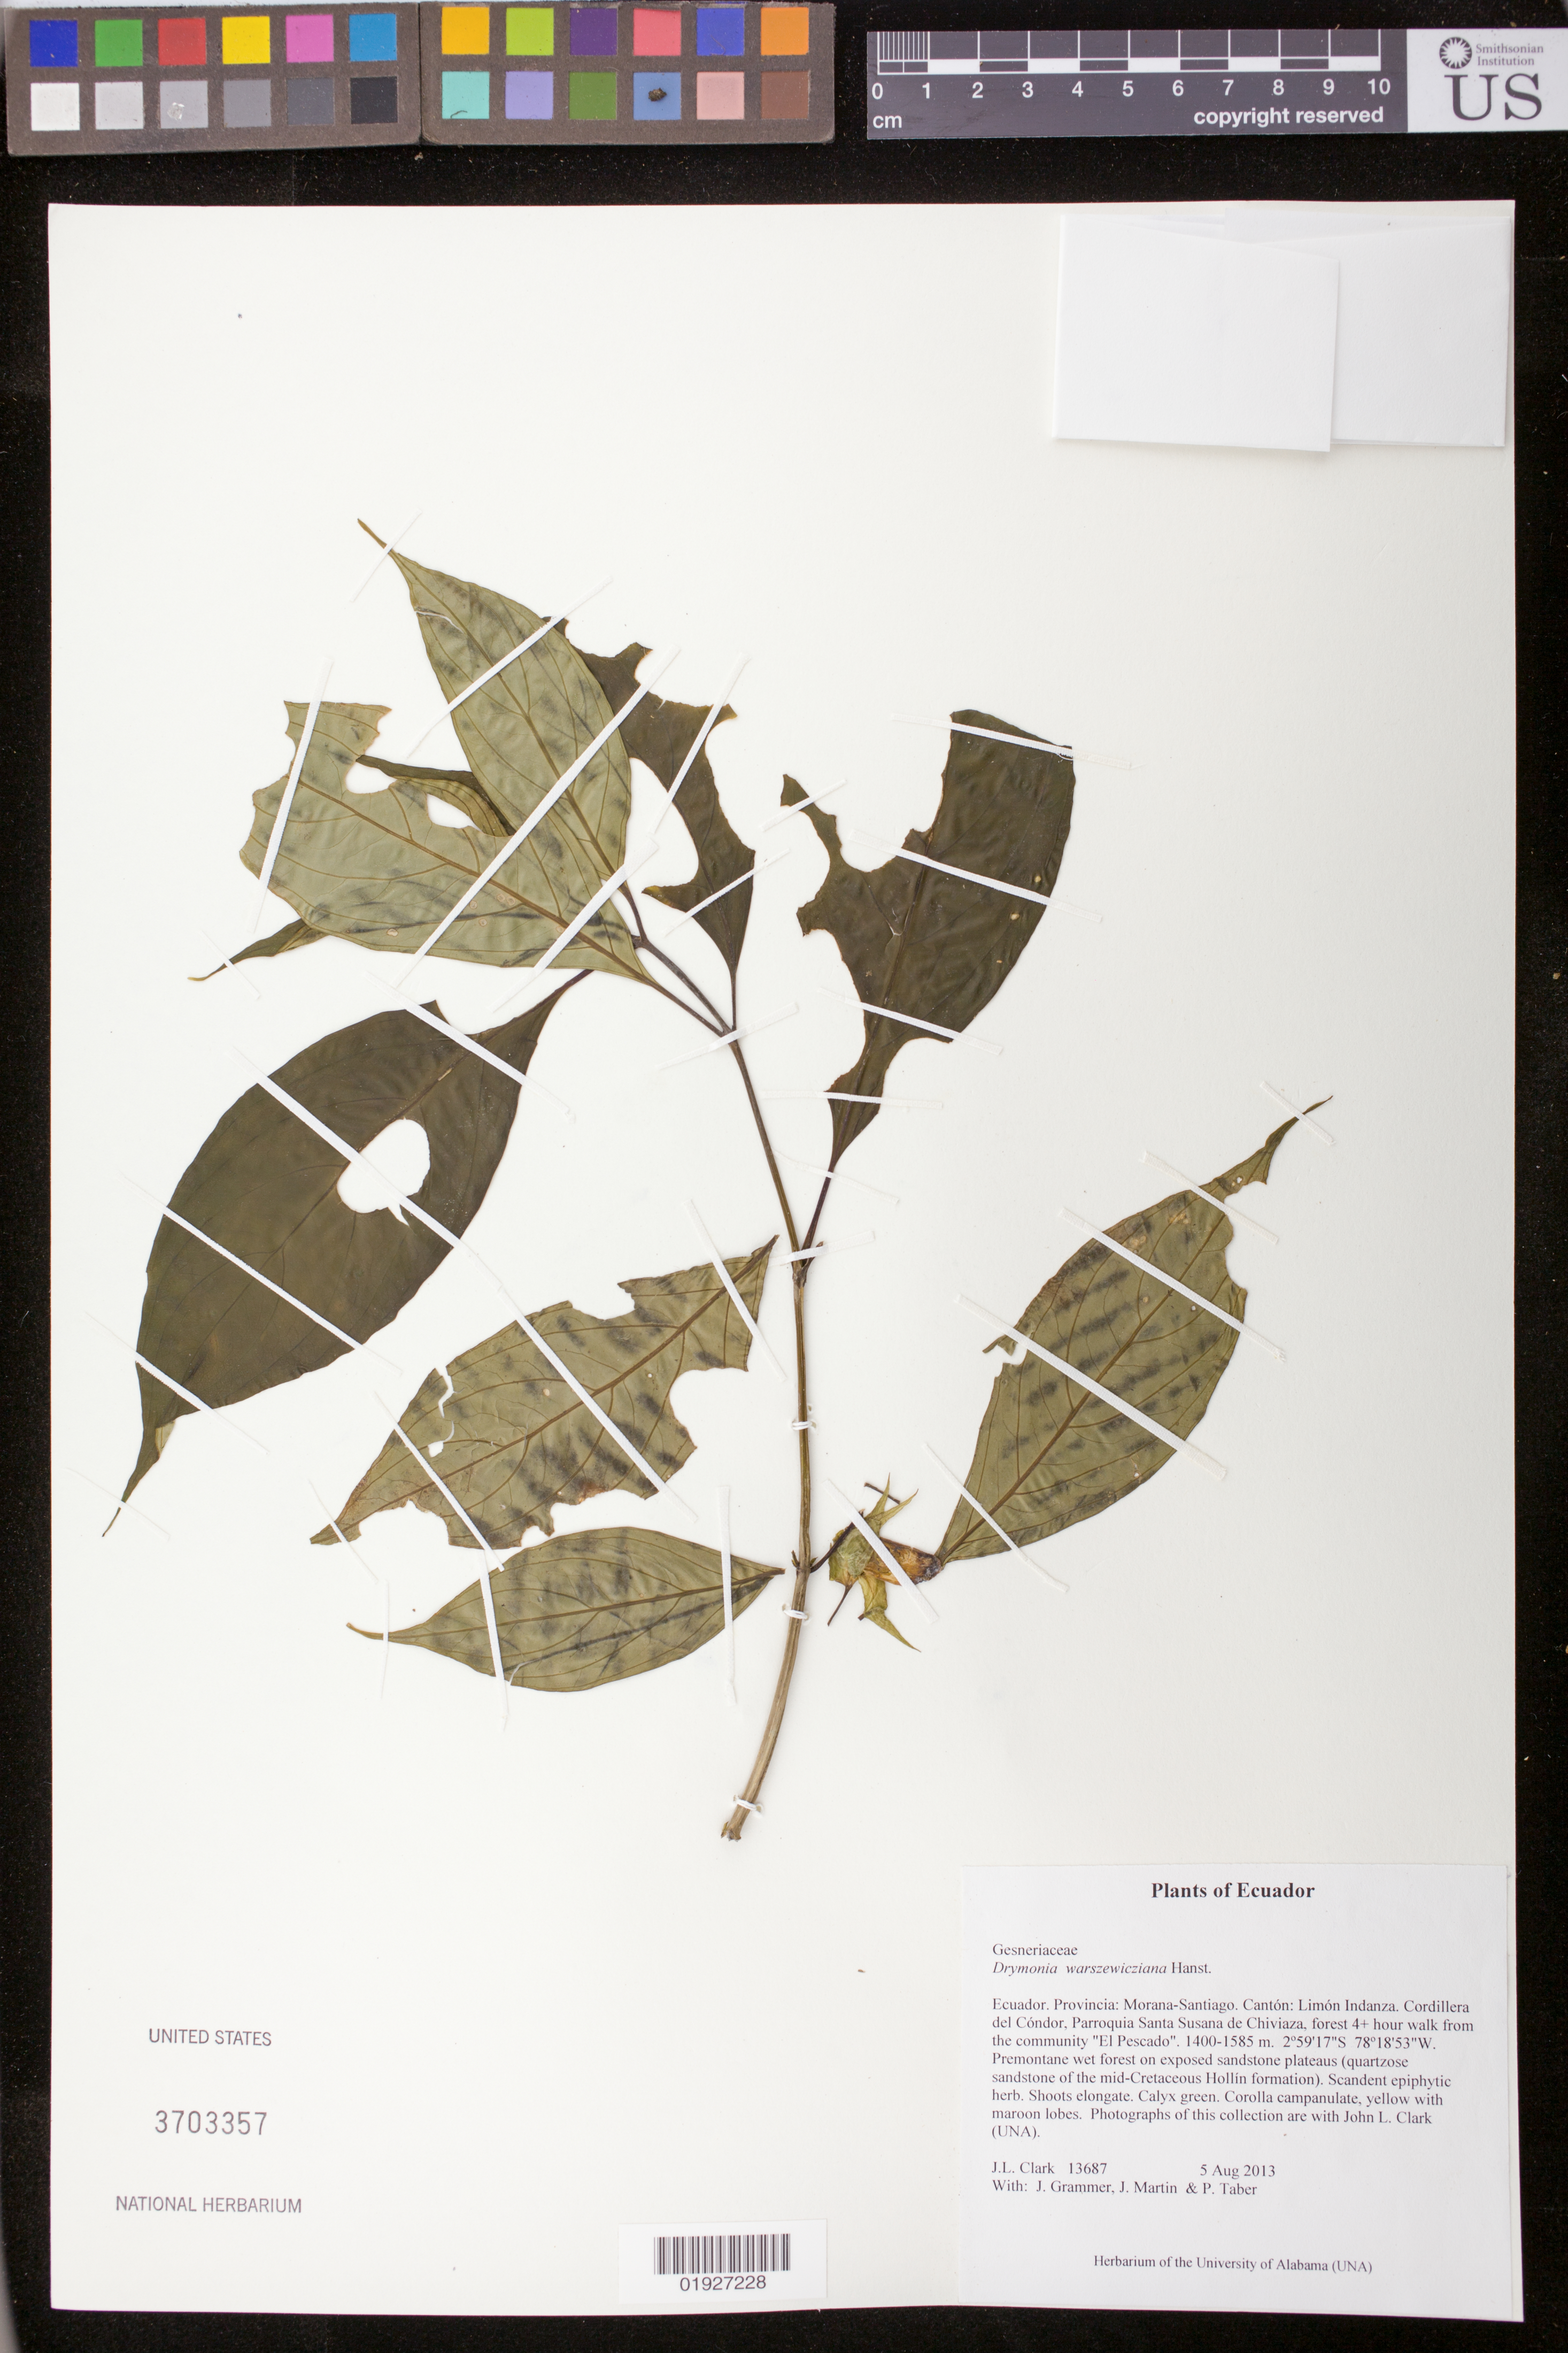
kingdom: Plantae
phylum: Tracheophyta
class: Magnoliopsida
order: Lamiales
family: Gesneriaceae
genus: Drymonia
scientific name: Drymonia warszewicziana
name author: Hanst.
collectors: J. L. Clark, J. Grammer, J. Martin & P. Taber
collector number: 13687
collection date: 2013-08-05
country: Ecuador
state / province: Morona-Santiago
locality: Canton: Limon Indanza. Cordillera del Condor, Parroquia Santa Susana de Chiviaza, forest 4+ hours walk from the community "El Pescado".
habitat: Premontane wet forest on exposed sandstone plateaus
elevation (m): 1400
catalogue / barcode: US 3703357